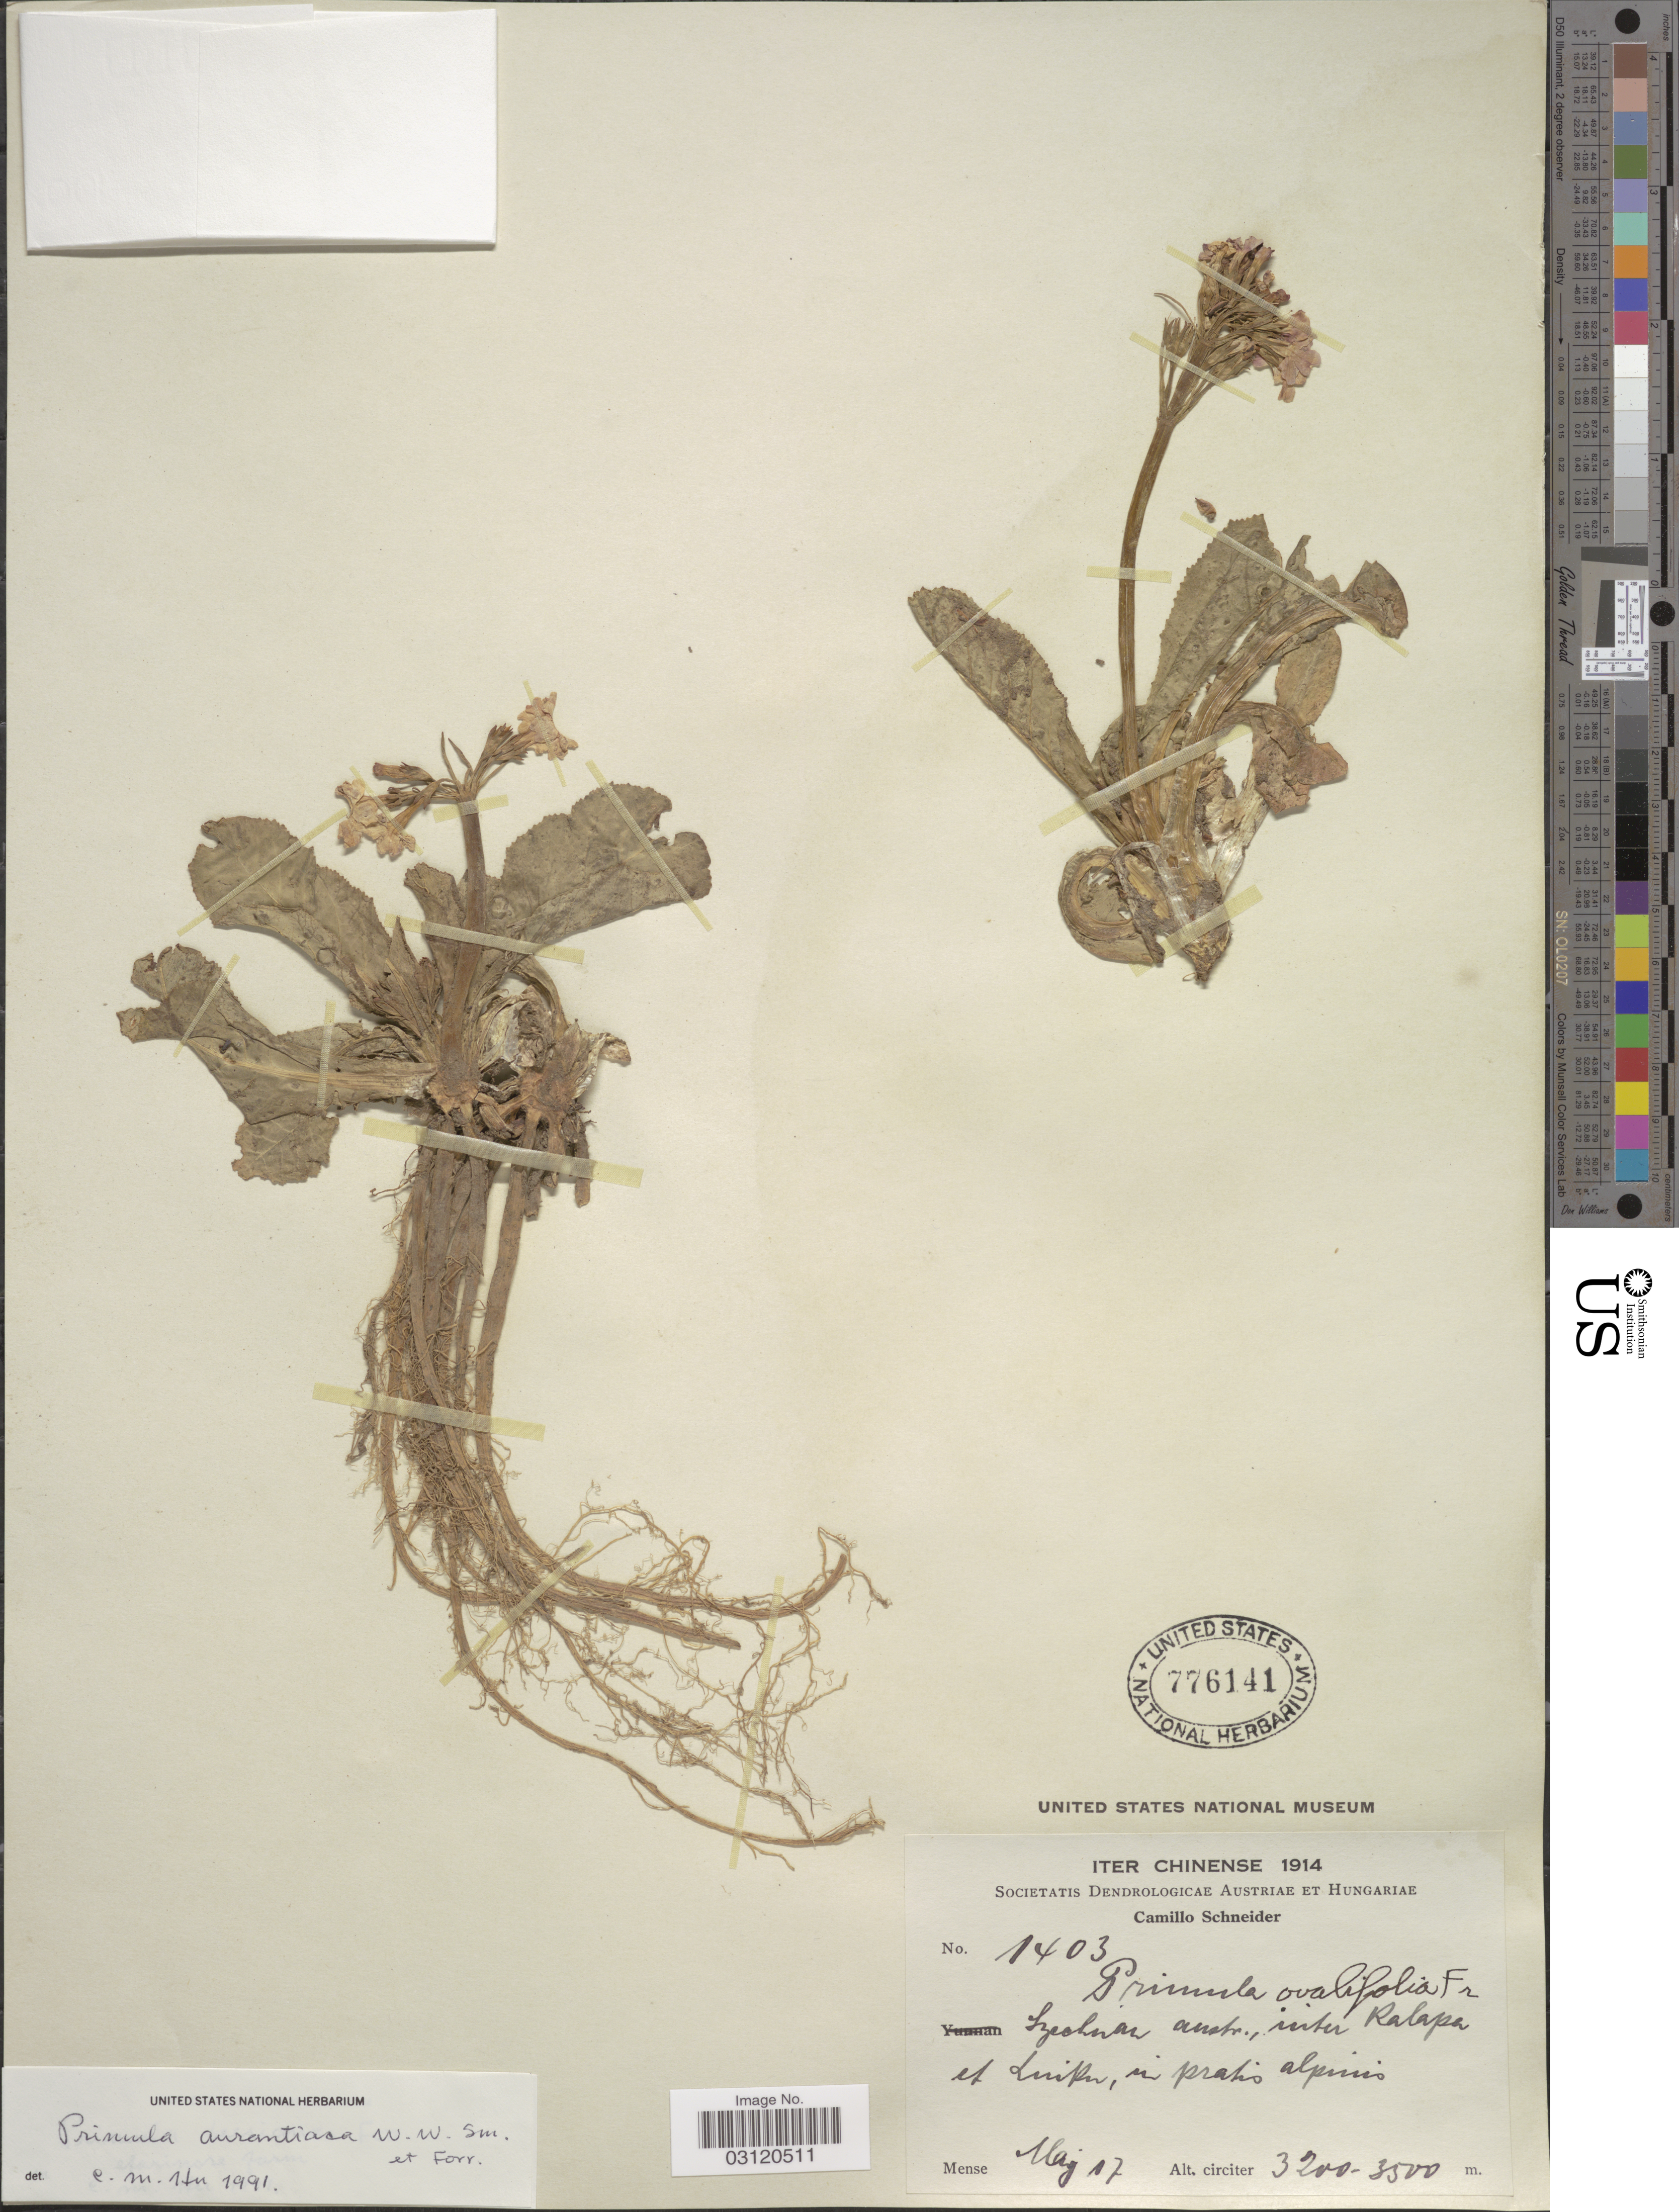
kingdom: Plantae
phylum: Tracheophyta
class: Magnoliopsida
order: Ericales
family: Primulaceae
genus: Primula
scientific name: Primula aurantiaca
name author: W.W. Sm. & Forrest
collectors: C. K. Schneider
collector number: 1403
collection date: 1914-05-07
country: China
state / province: Sichuan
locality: Szechwan austr., inter Ralapa et Luiku, in pratis alpinis.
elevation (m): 3200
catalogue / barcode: US 776141